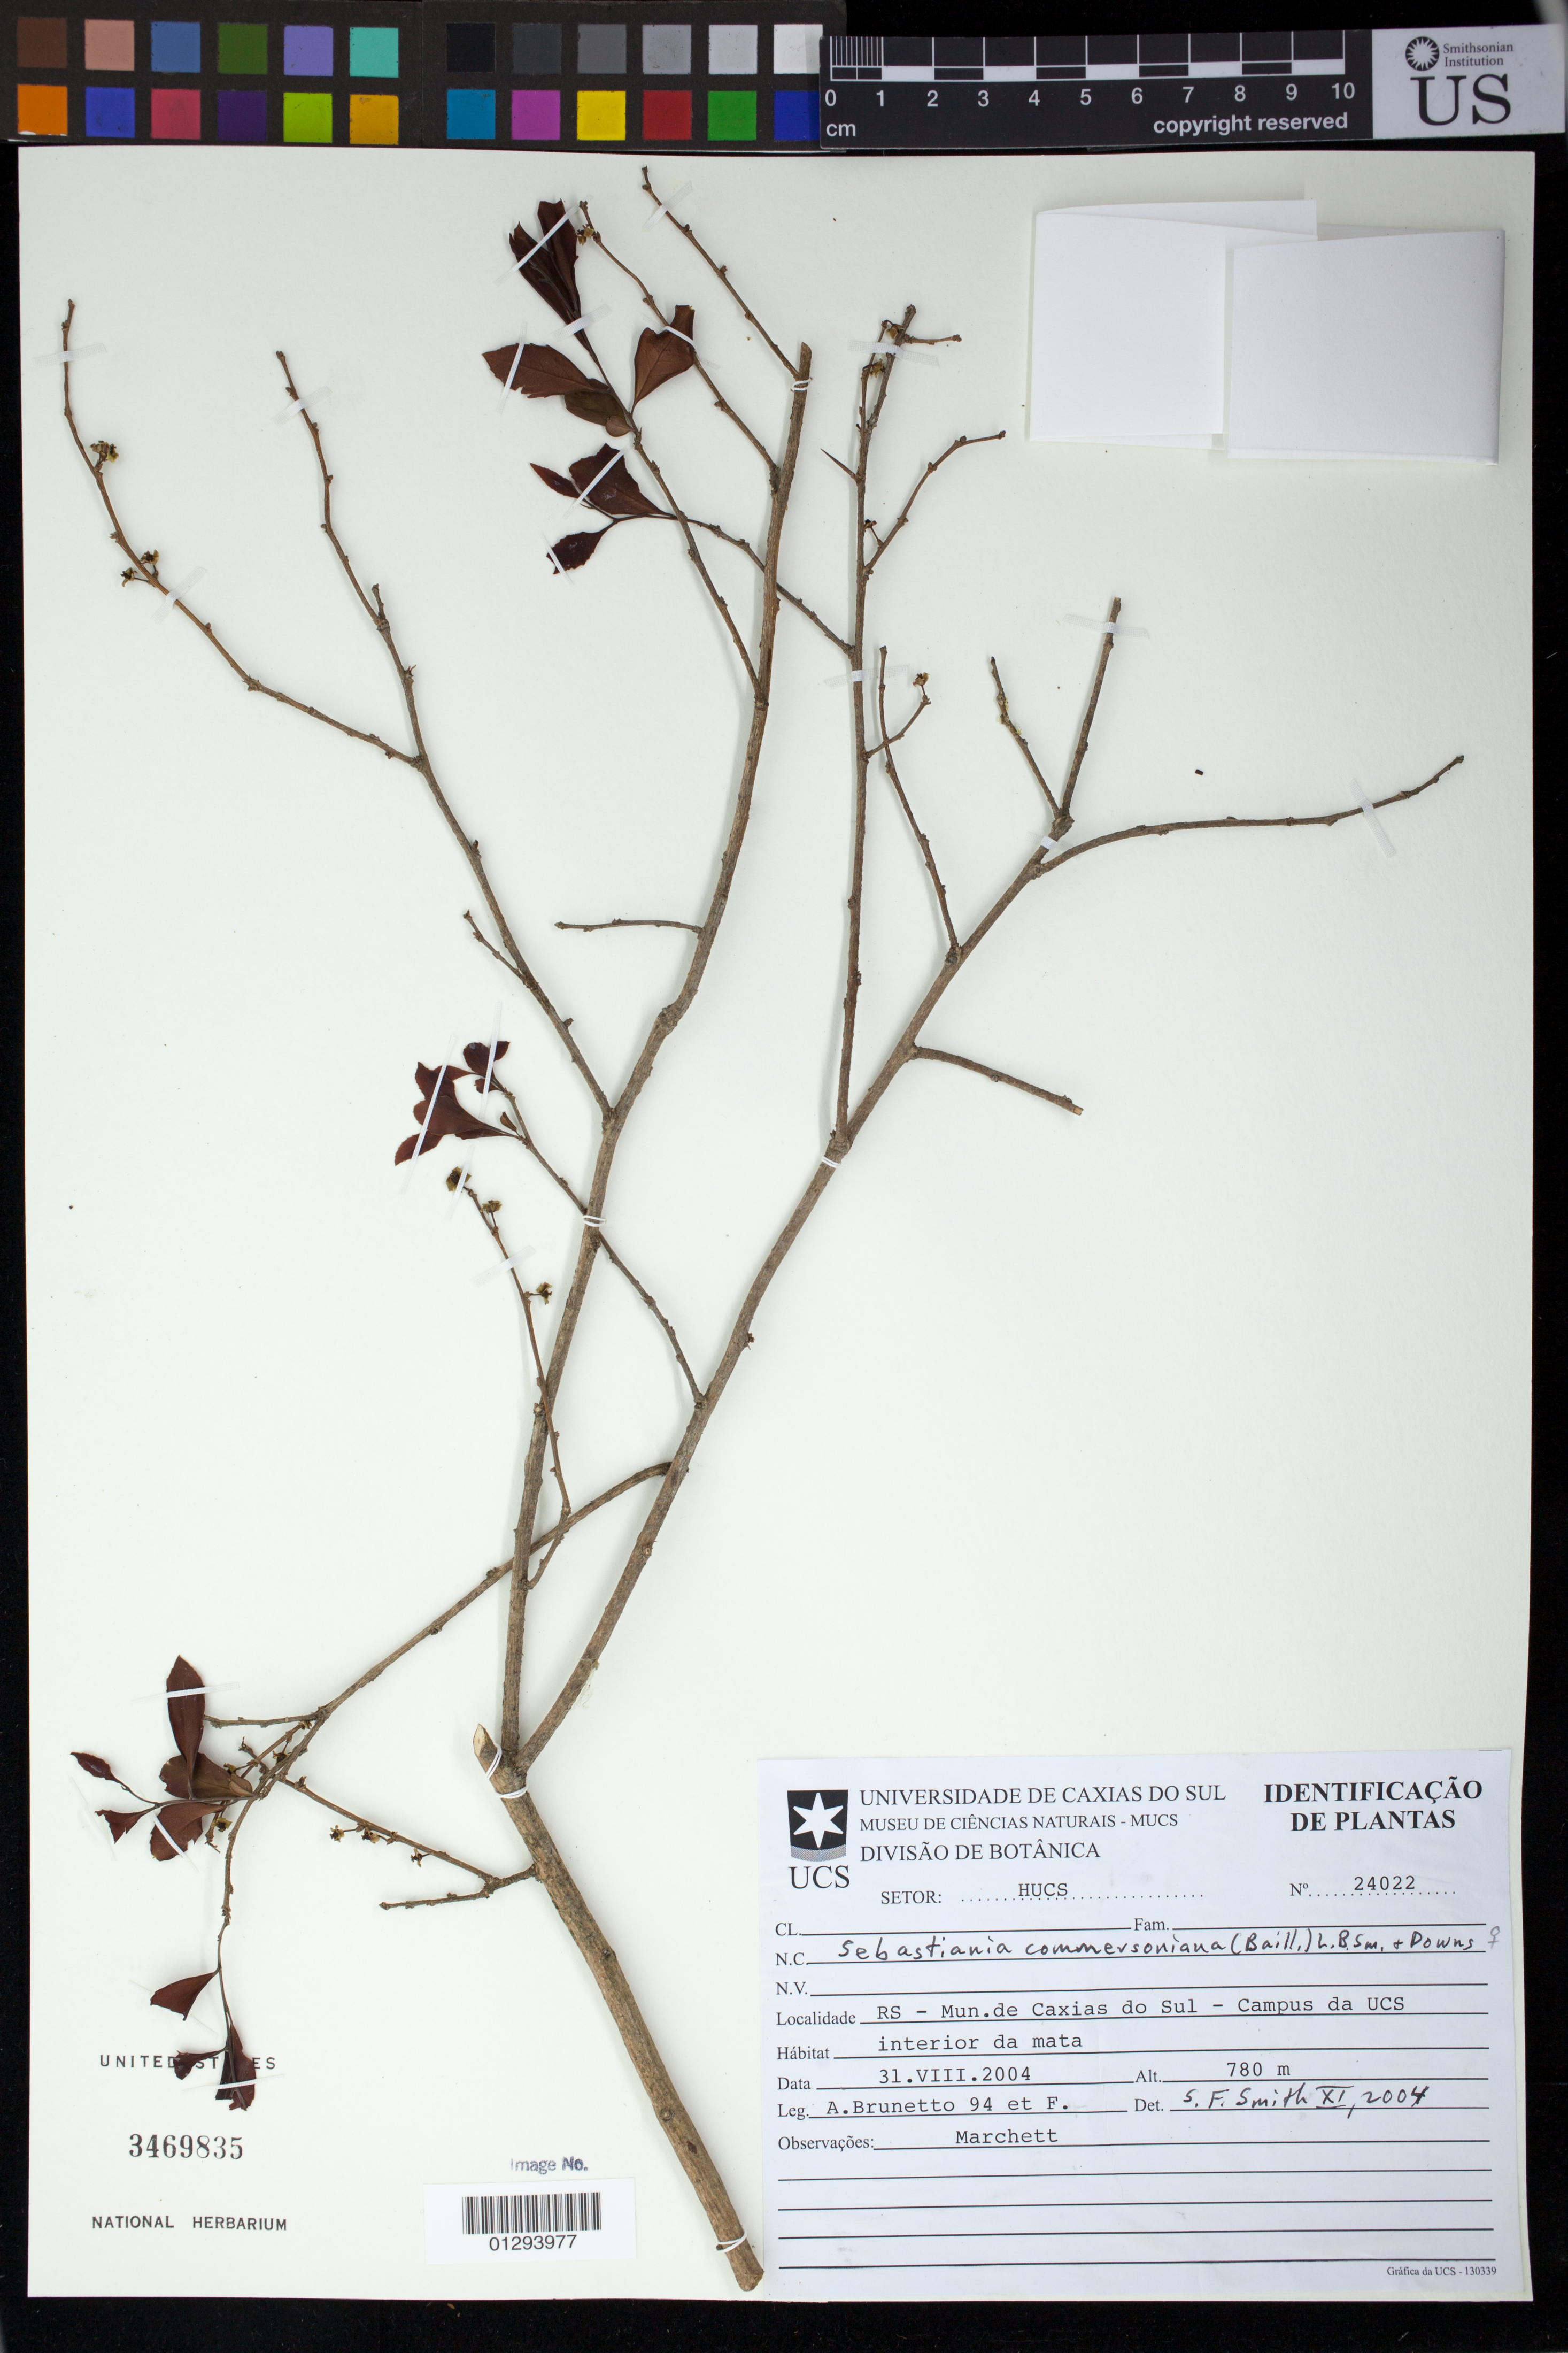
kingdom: Plantae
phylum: Tracheophyta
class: Magnoliopsida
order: Malpighiales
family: Euphorbiaceae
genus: Sebastiania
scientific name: Sebastiania commersoniana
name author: (Baill.) L.B. Sm. & Downs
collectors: A. Brunetto & F. Marchett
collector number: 94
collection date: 2004-08-31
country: Brazil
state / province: Rio Grande do Sul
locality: Mun. de Caxias do Sul - Campus da UCS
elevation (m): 780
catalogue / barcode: US 3469835